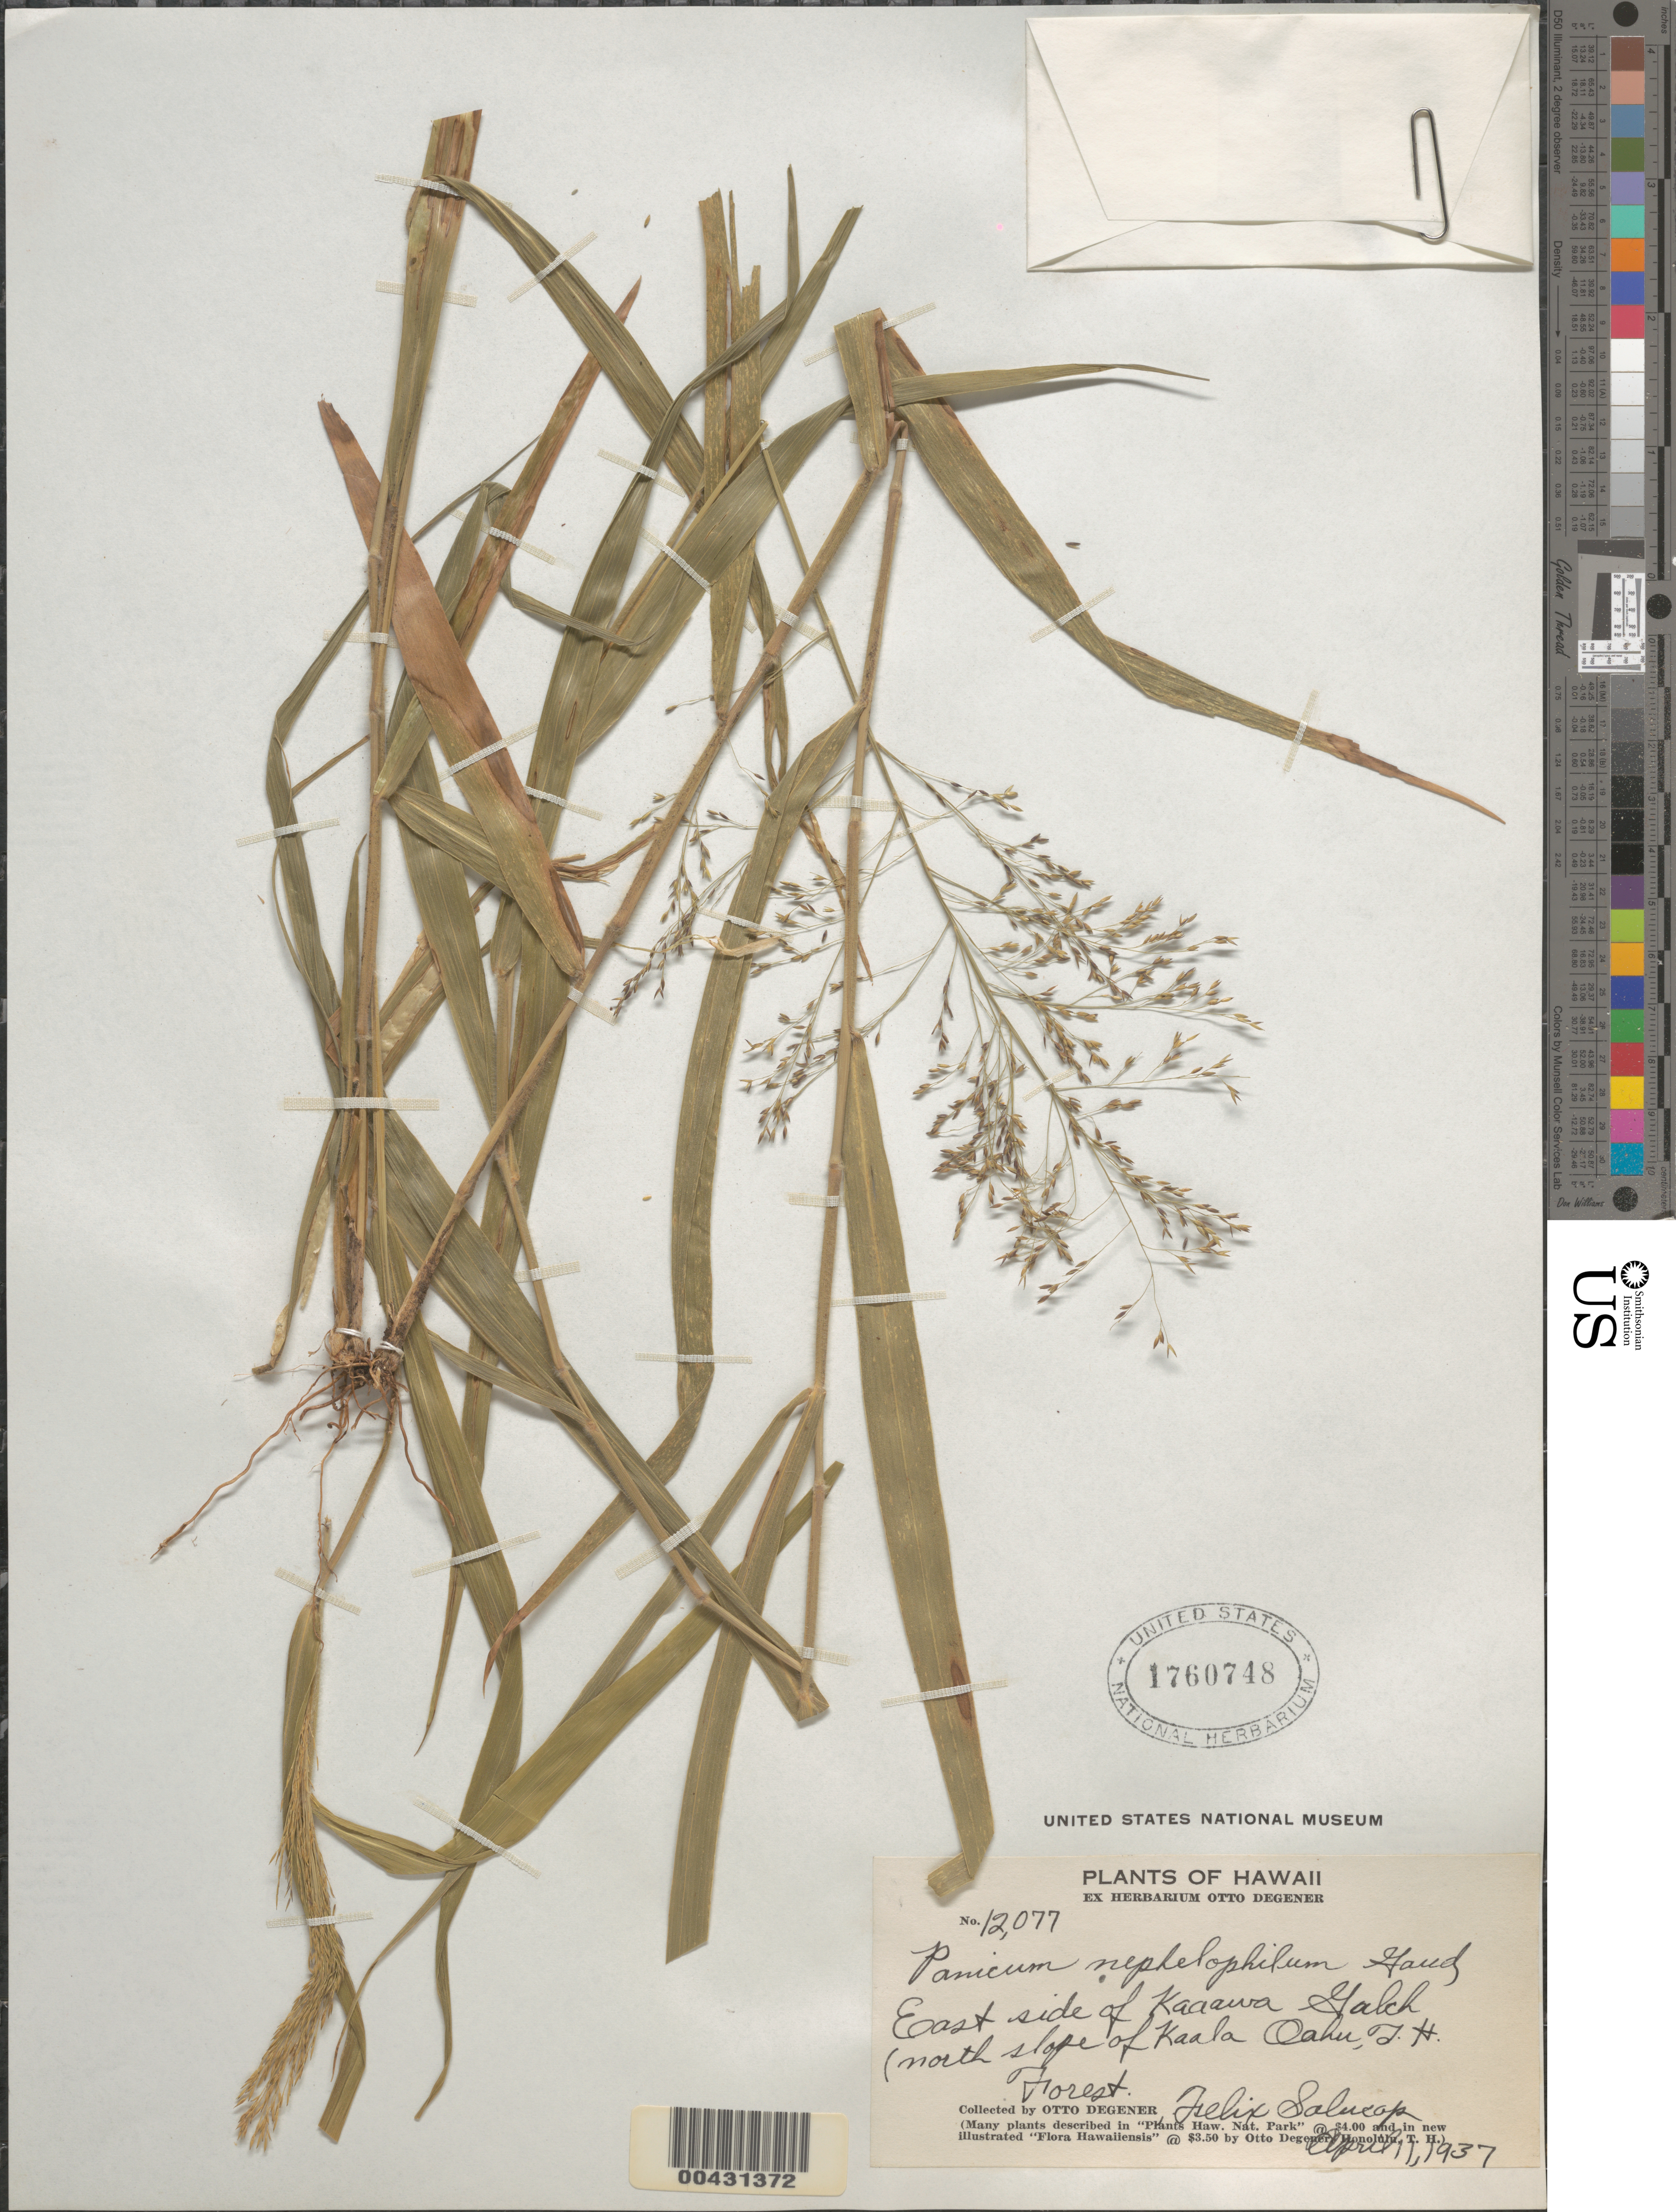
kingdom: Plantae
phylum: Tracheophyta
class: Liliopsida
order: Poales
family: Poaceae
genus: Panicum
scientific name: Panicum nephelophilum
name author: Gaudich.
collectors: O. Degener & F. Salucop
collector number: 12077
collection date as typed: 11 Apr 1937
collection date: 1937-04-11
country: United States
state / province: Hawaii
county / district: Honolulu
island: Oahu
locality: E side of Kaaawa Gulch (N slope of Kaala)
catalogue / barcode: US 1760748